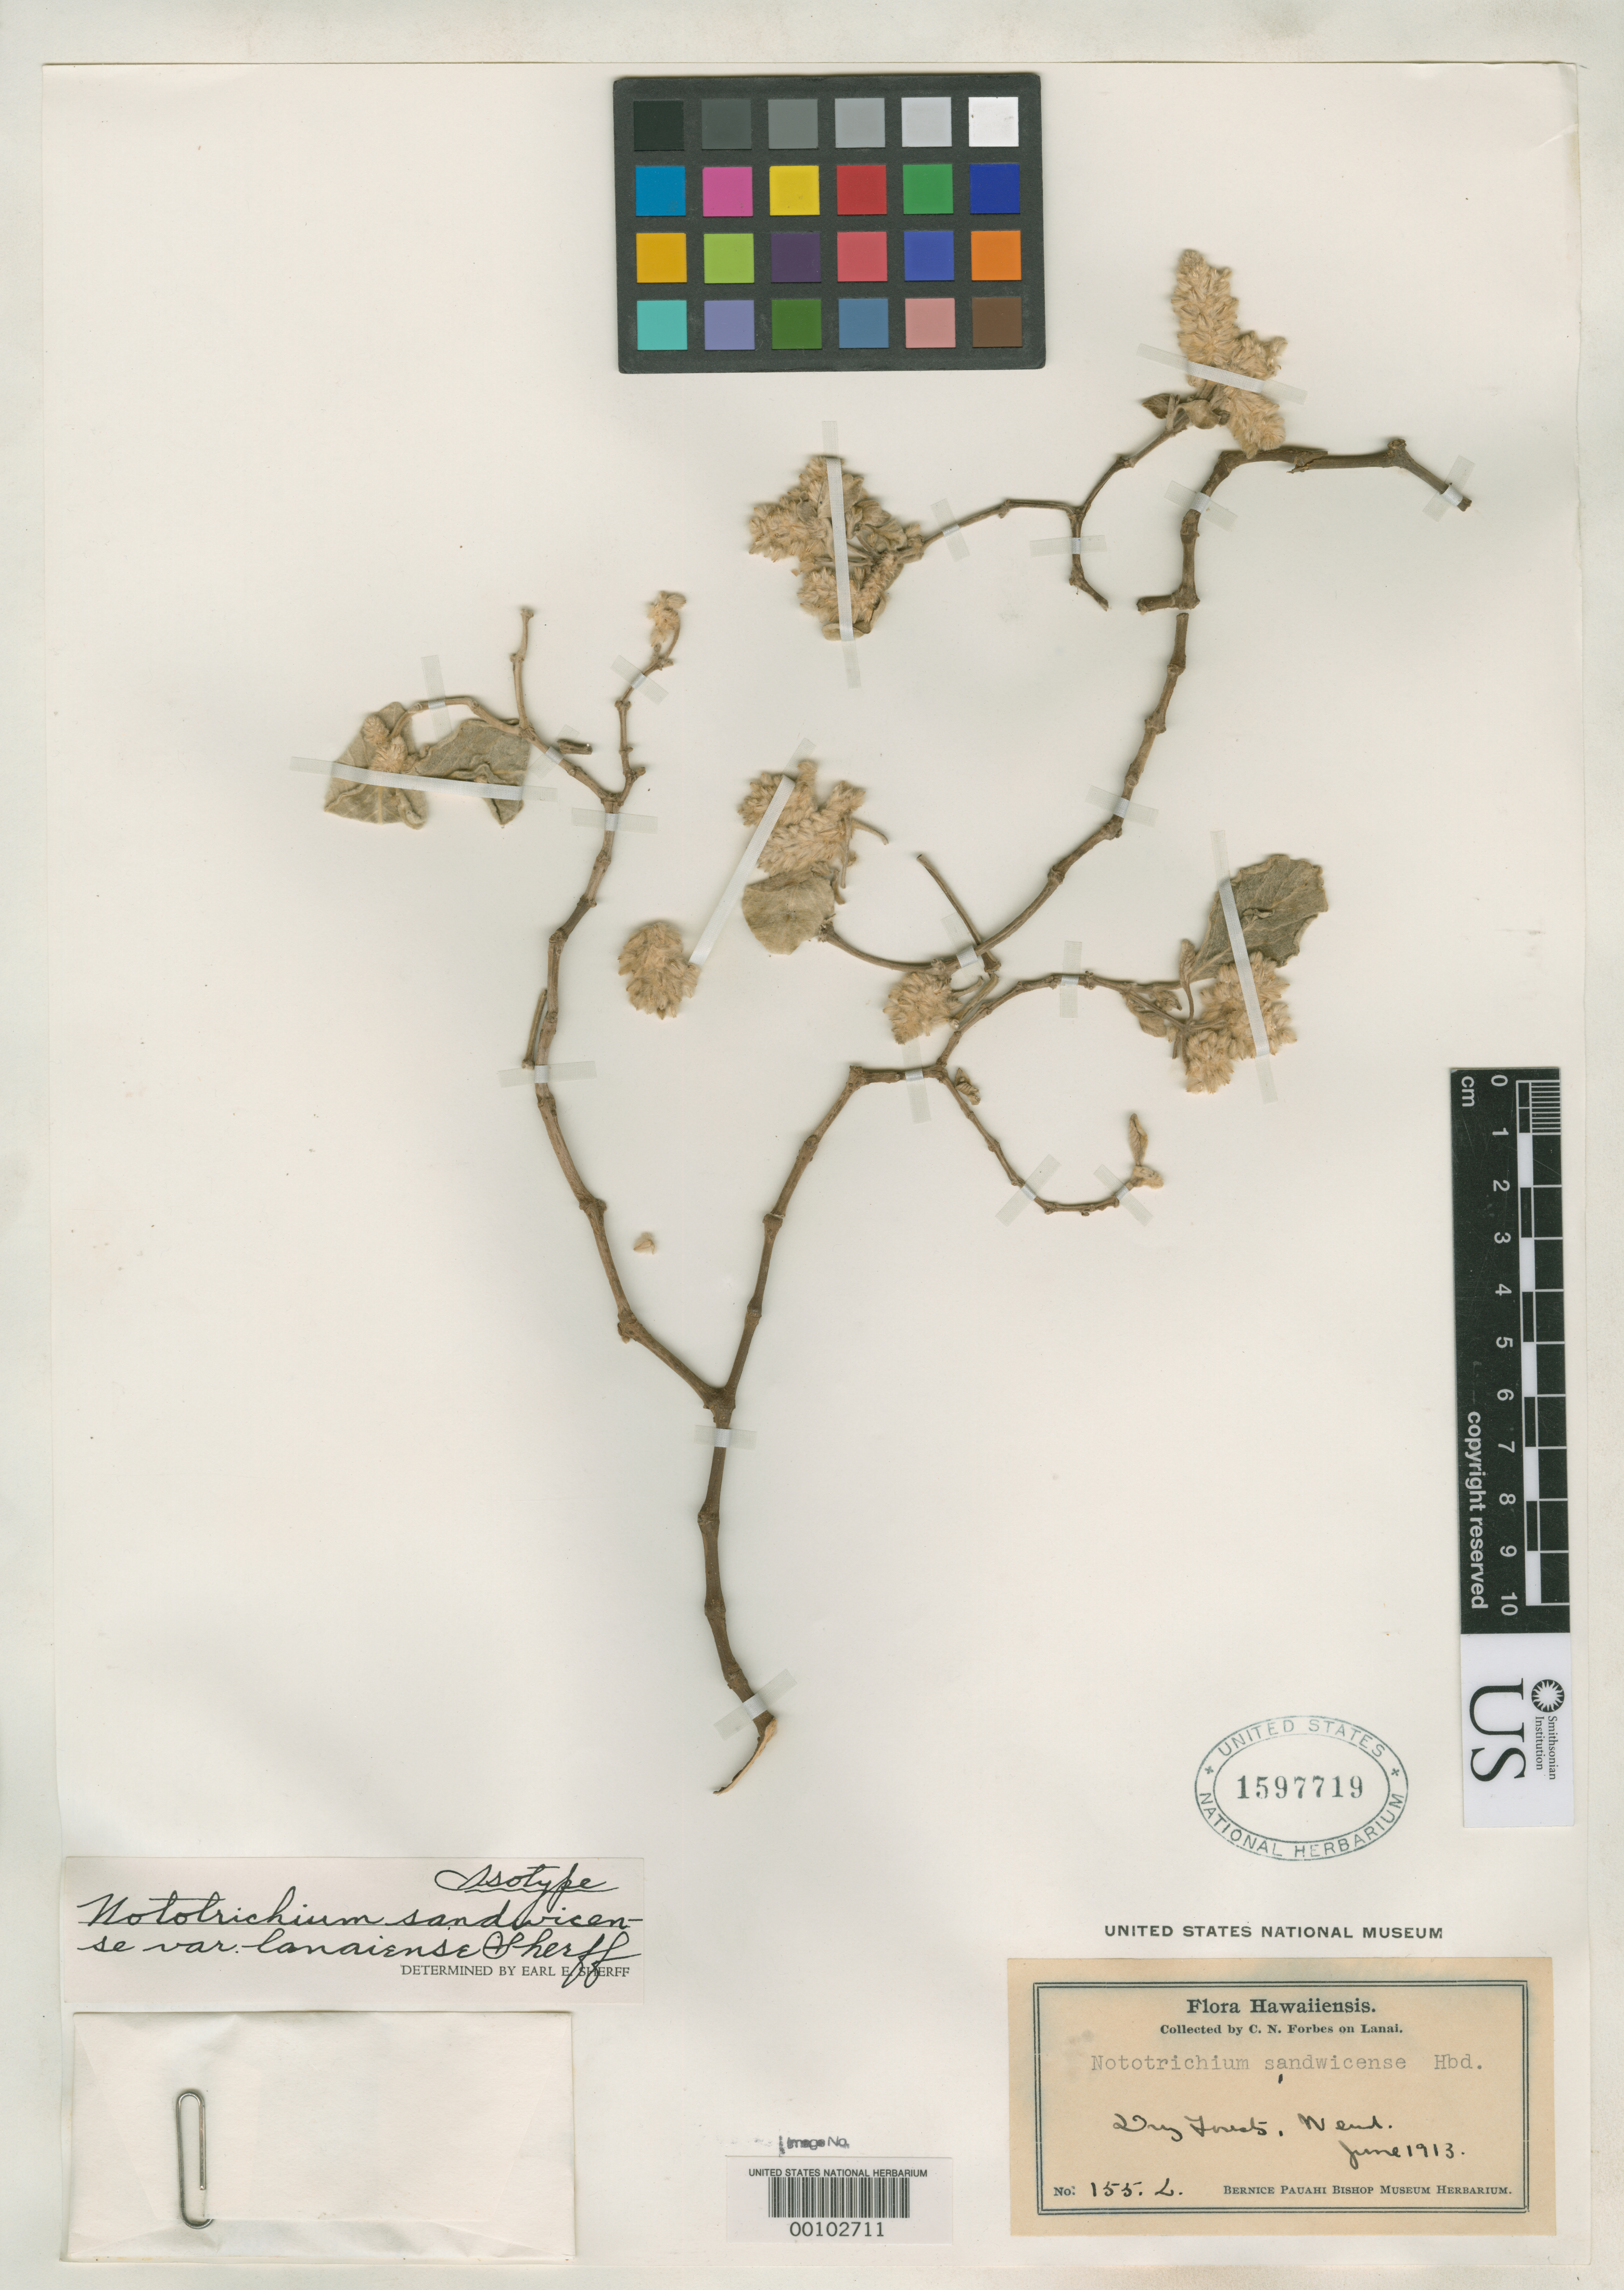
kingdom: Plantae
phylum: Tracheophyta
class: Magnoliopsida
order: Caryophyllales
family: Amaranthaceae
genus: Nototrichium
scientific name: Nototrichium sandwicense var. lanaiense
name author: Sherff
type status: Isotype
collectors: C. N. Forbes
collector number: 155.L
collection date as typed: Jun 1913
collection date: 1913-06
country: United States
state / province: Hawaii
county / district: Maui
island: Lana'i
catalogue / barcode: US 1597719